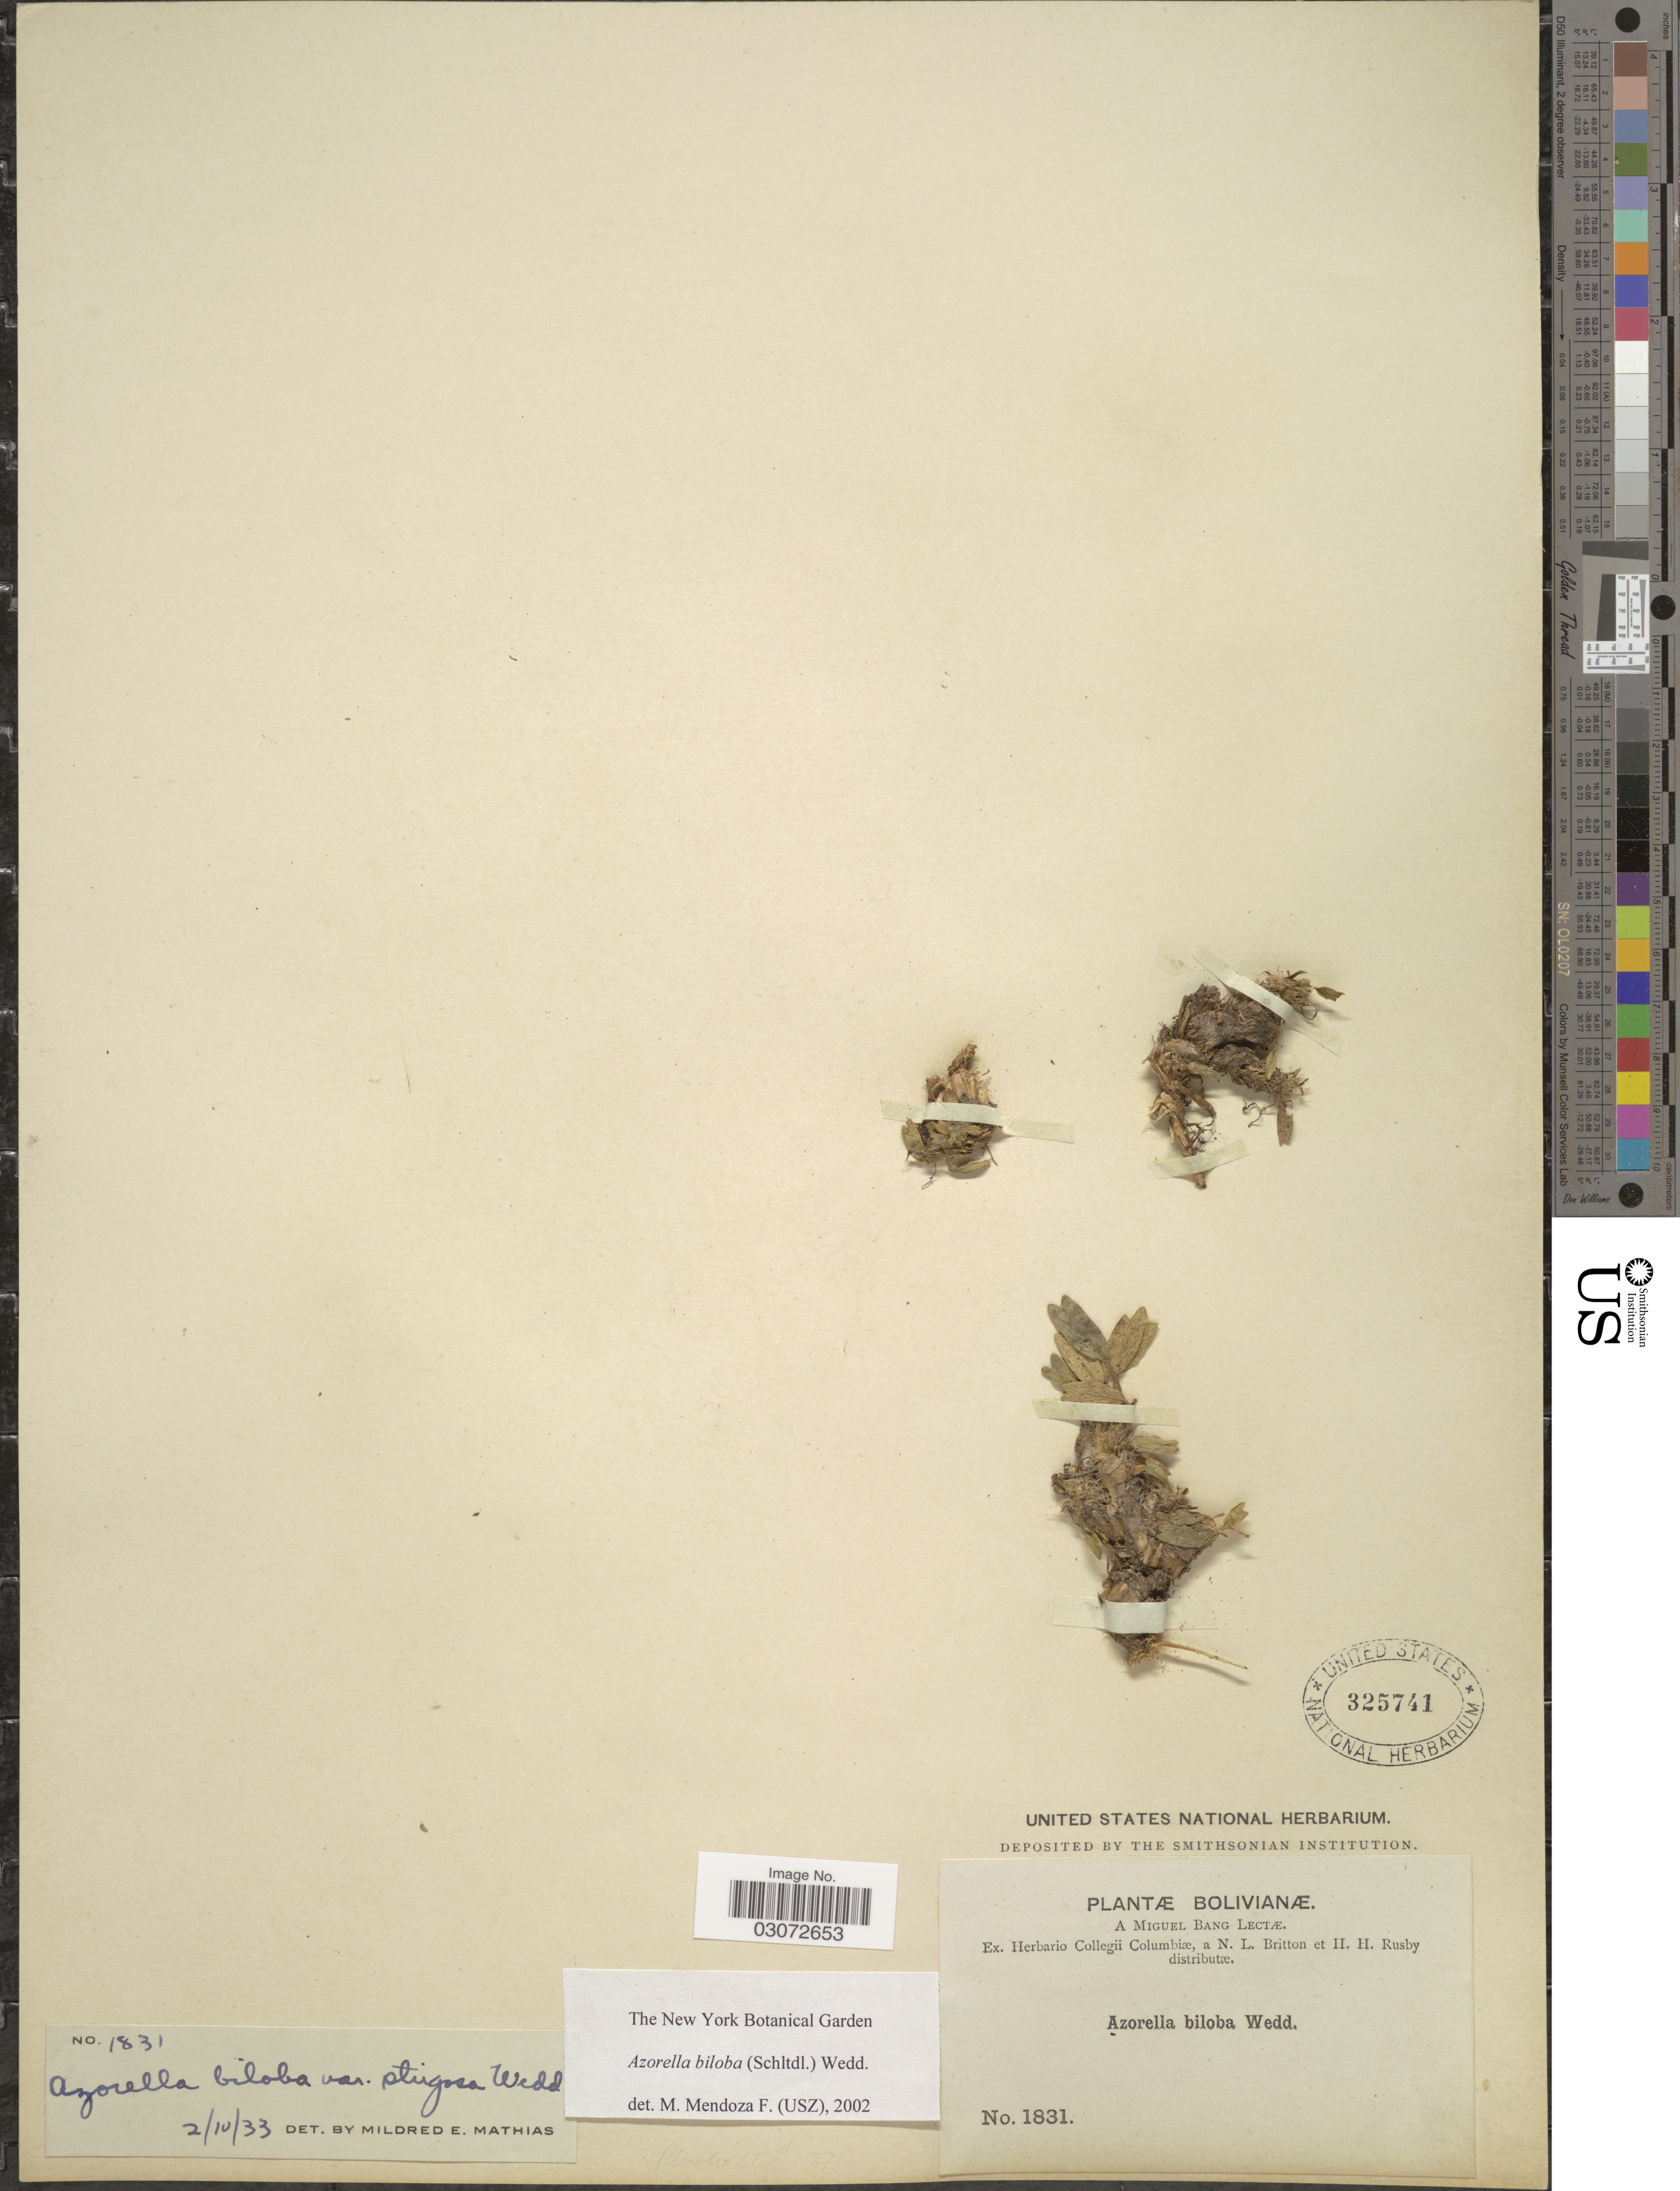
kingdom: Plantae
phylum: Tracheophyta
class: Magnoliopsida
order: Apiales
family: Apiaceae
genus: Azorella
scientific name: Azorella biloba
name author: (Schltdl.) Wedd.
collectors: M. Bang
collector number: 1831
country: Bolivia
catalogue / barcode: US 325741